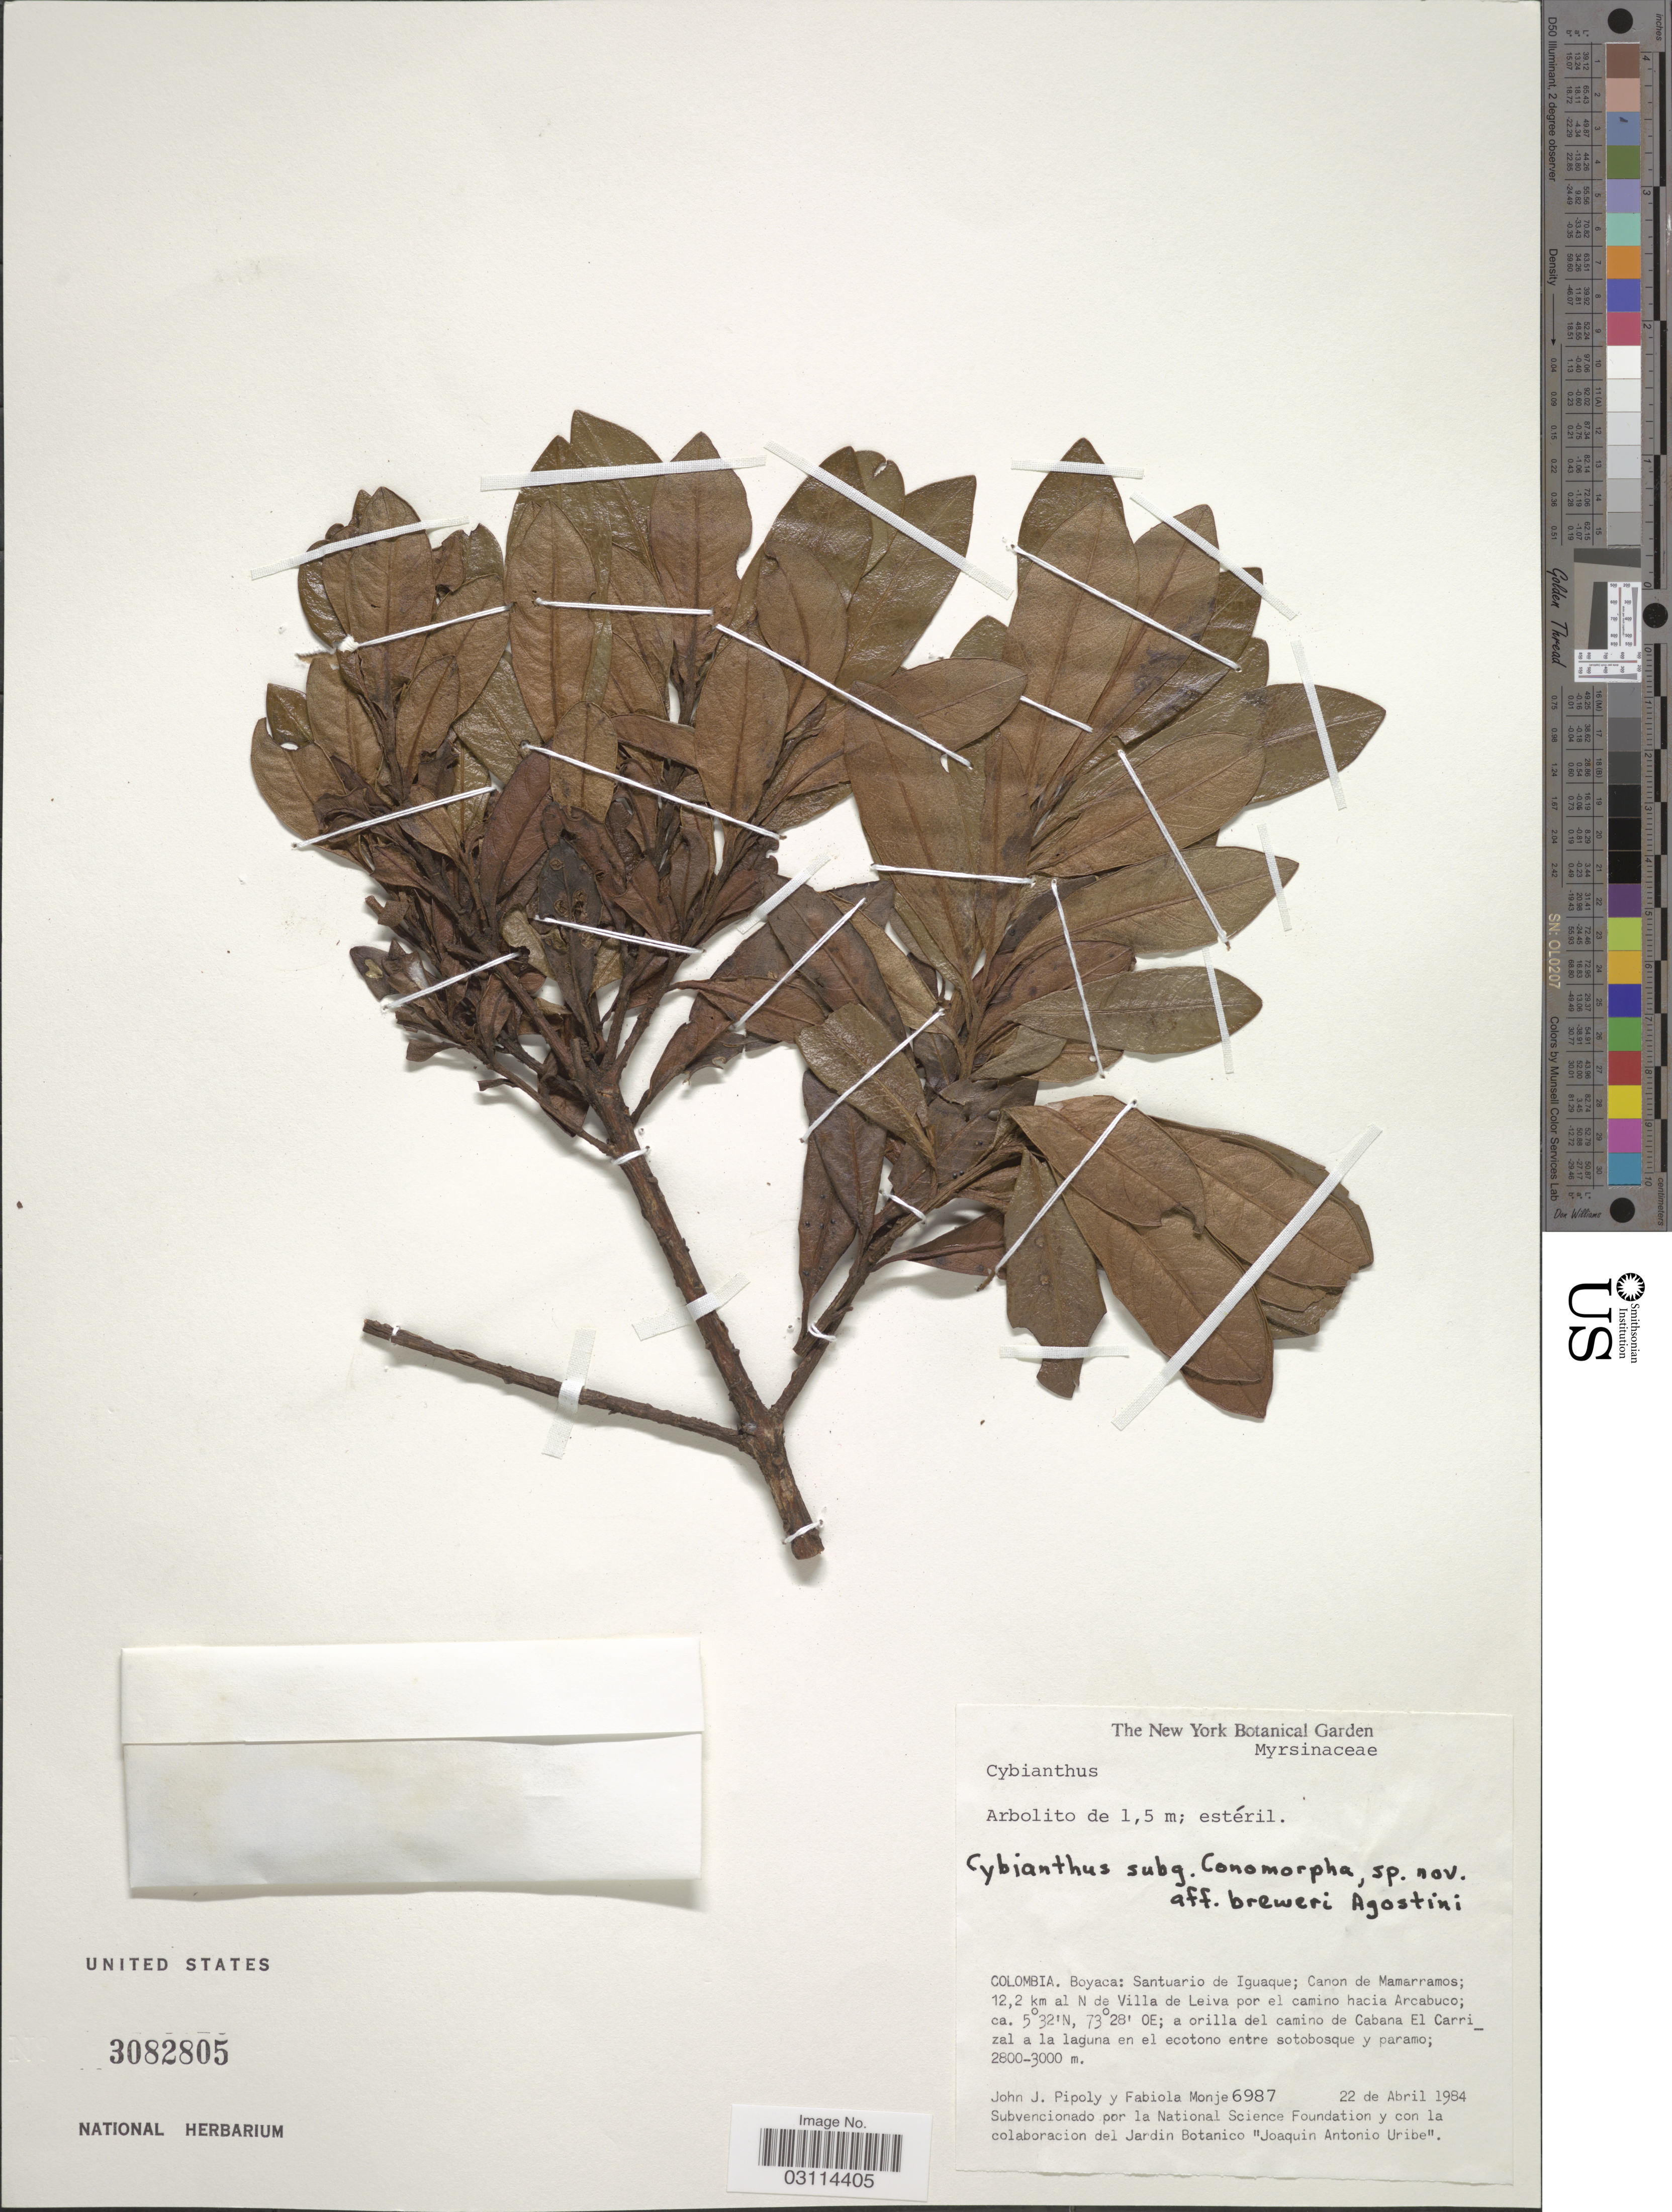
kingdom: Plantae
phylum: Tracheophyta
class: Magnoliopsida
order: Ericales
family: Primulaceae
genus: Cybianthus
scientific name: Cybianthus breweri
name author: G. Agostini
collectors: J. J. Pipoly & F. Monje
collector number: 6987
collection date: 1984-04-22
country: Colombia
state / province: Boyacá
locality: Santuario de Igaque; Canon de Mamarramos; 12.2 km al N de Villa de Leiva por el camino hacia Arcabuco; a orilla del camino de Cabana El Carrizal a la laguna en el ecotono entre sotobosque y paramo.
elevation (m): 2800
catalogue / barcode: US 3082805